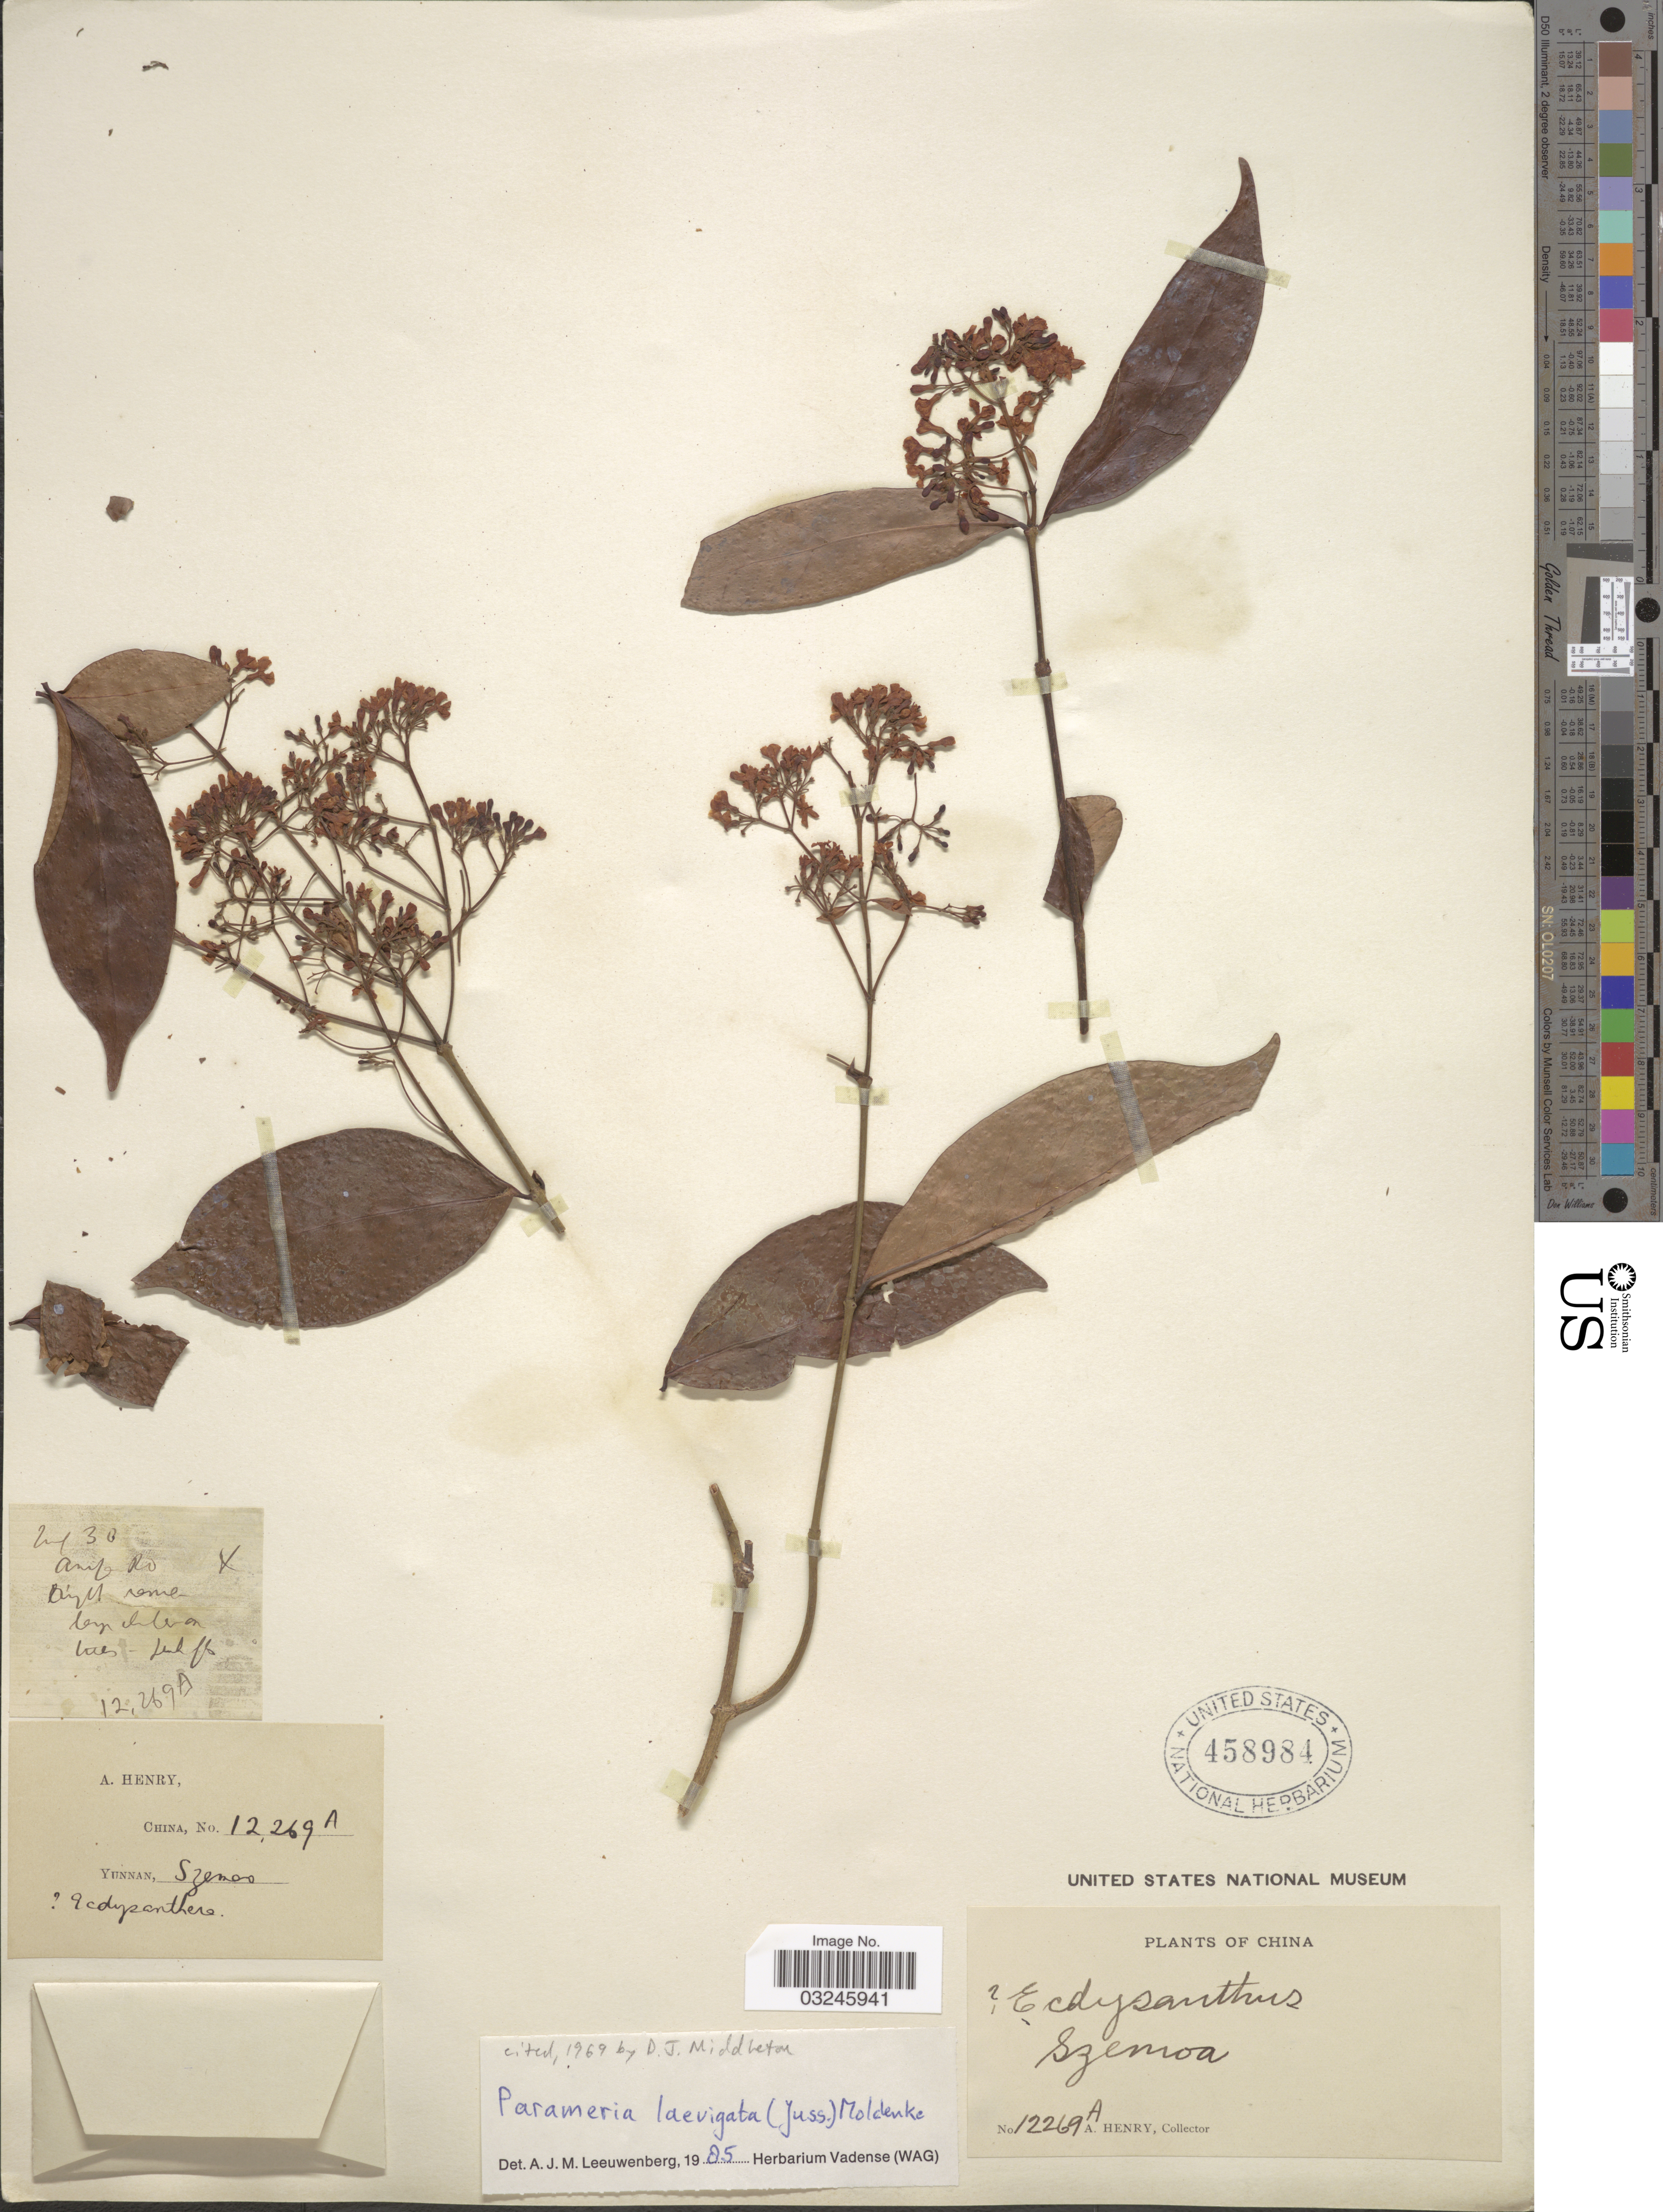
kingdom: Plantae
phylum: Tracheophyta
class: Magnoliopsida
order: Gentianales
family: Apocynaceae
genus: Parameria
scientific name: Parameria laevigata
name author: (Juss.) Moldenke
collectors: A. Henry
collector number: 12269 A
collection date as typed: Transcribed d/m/y: /5/30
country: China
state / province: Yunnan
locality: Szemoa.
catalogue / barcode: US 458984